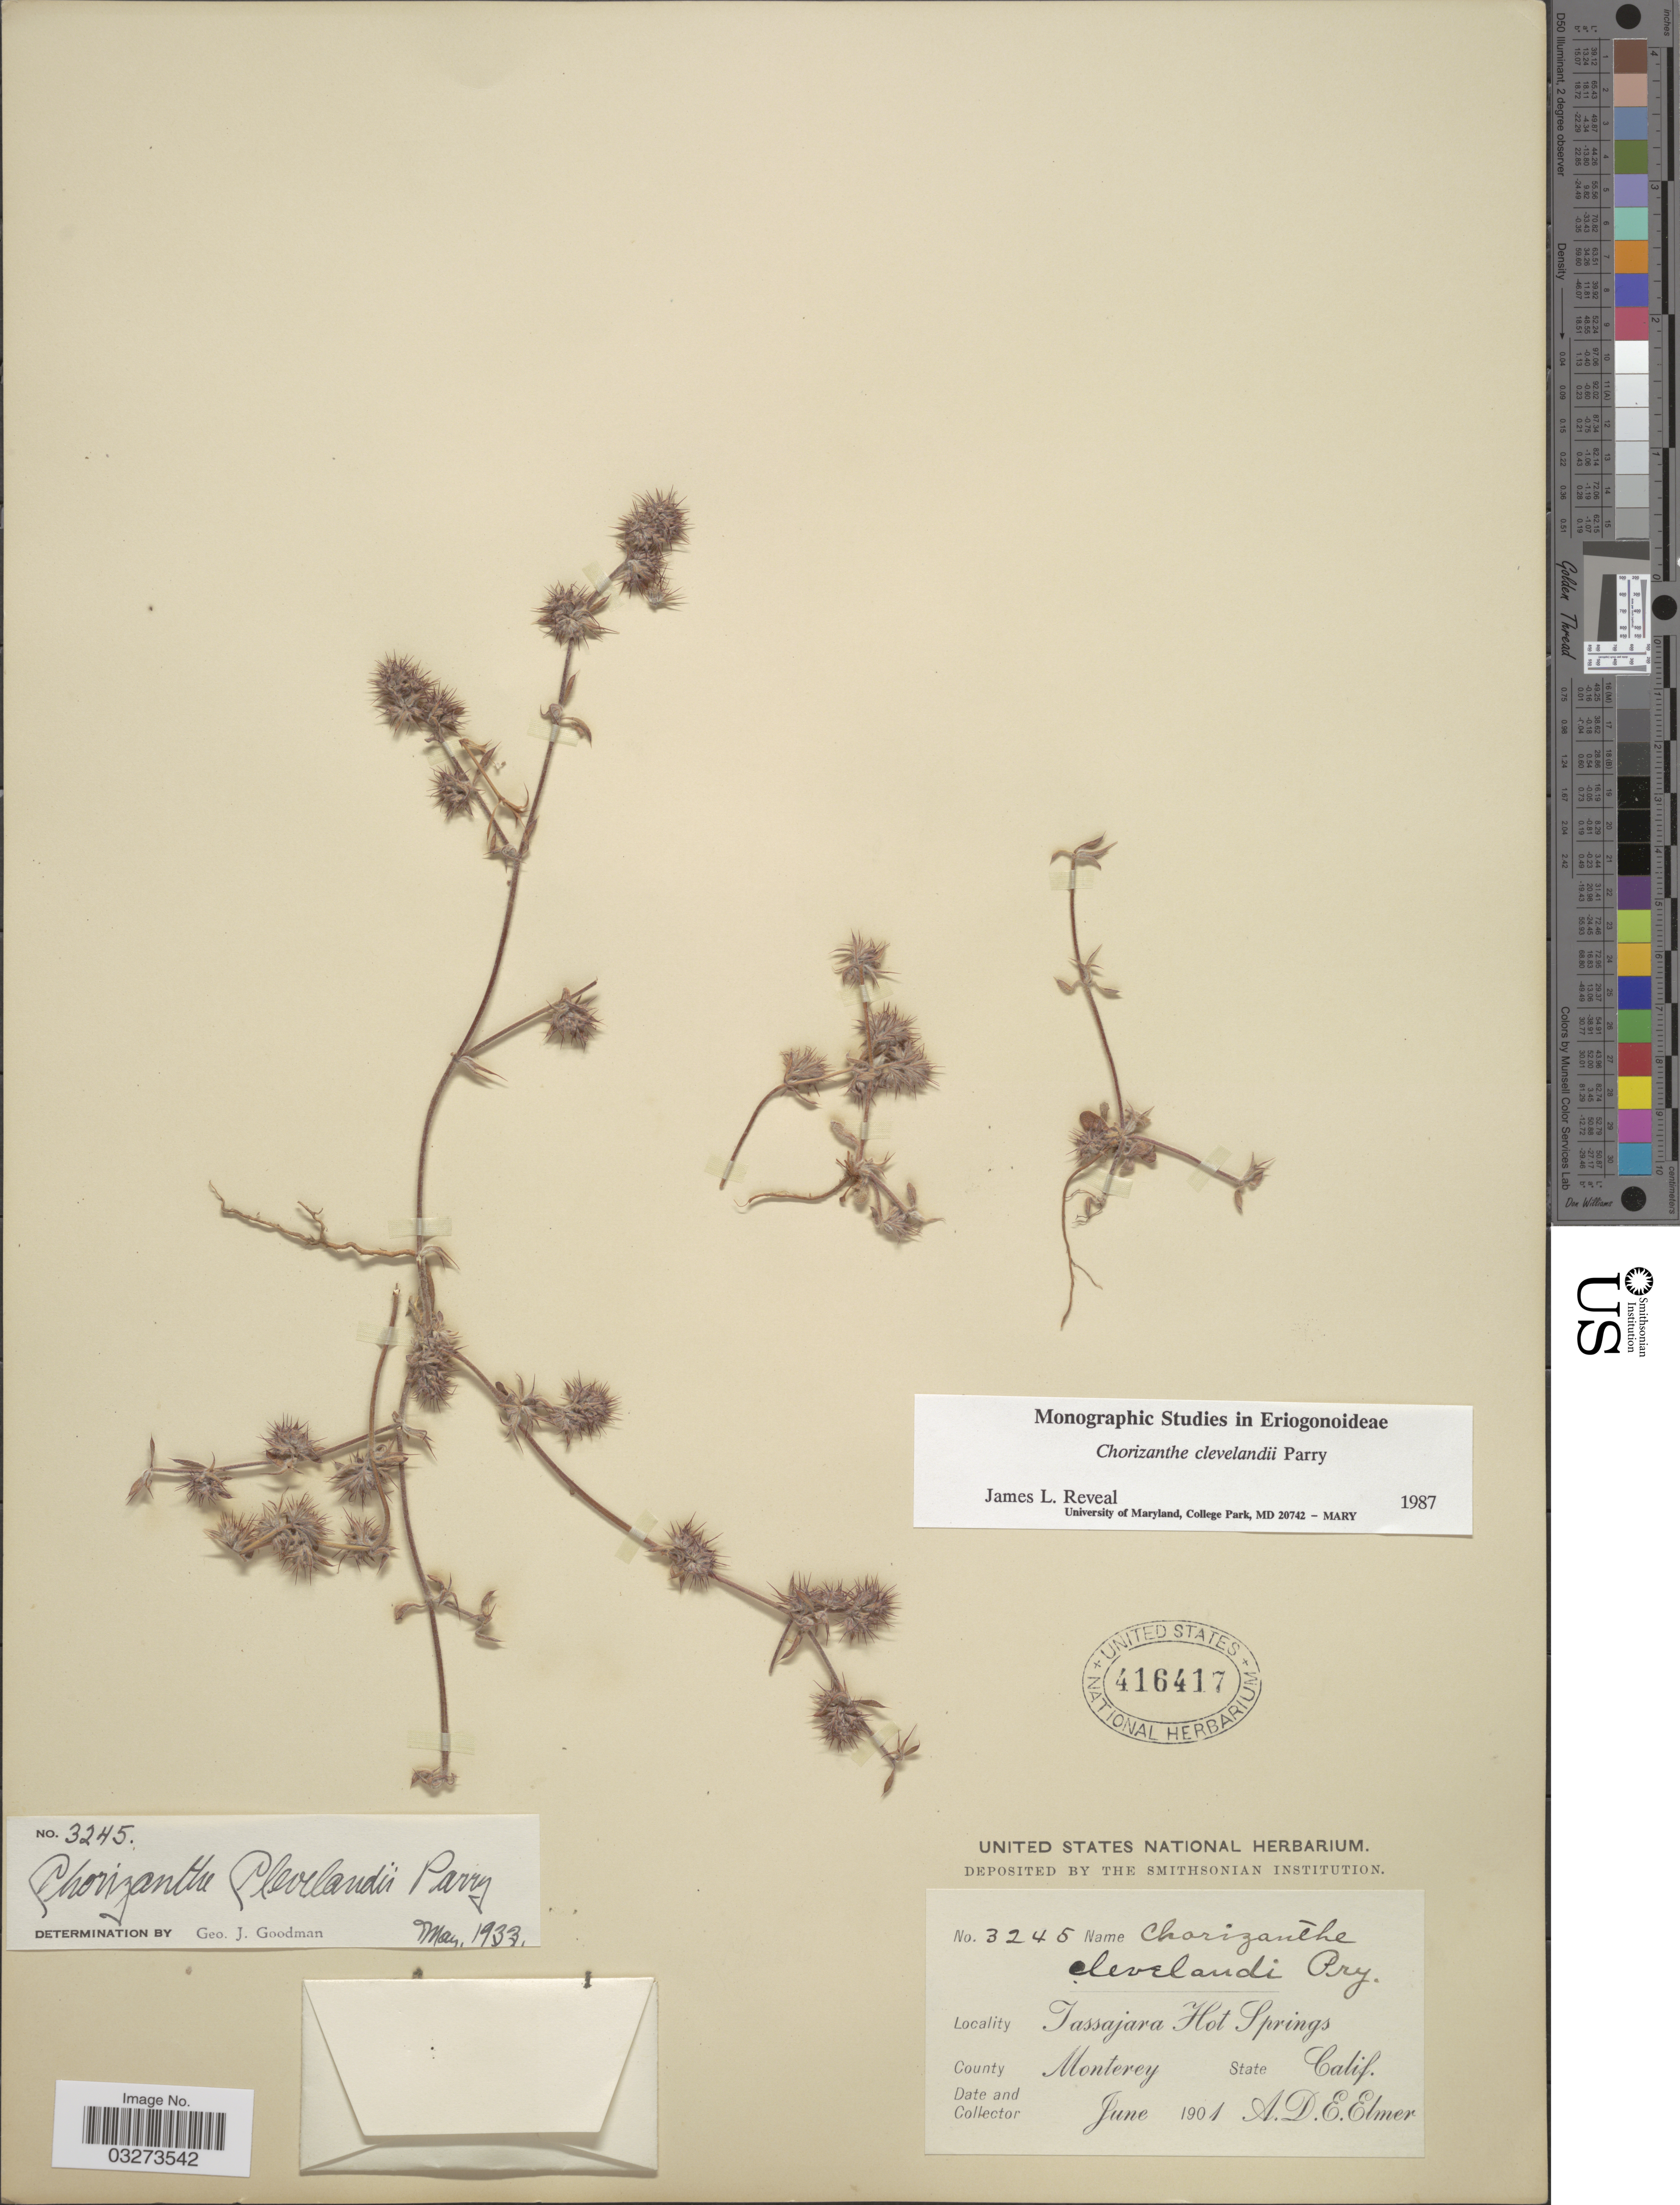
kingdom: Plantae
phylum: Tracheophyta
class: Magnoliopsida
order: Caryophyllales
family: Polygonaceae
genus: Chorizanthe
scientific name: Chorizanthe clevelandii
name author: Parry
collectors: A. D. E. Elmer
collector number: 3245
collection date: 1901-06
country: United States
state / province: California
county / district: Monterey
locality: Tassajara Hot Springs. County Monterey.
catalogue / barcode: US 416417